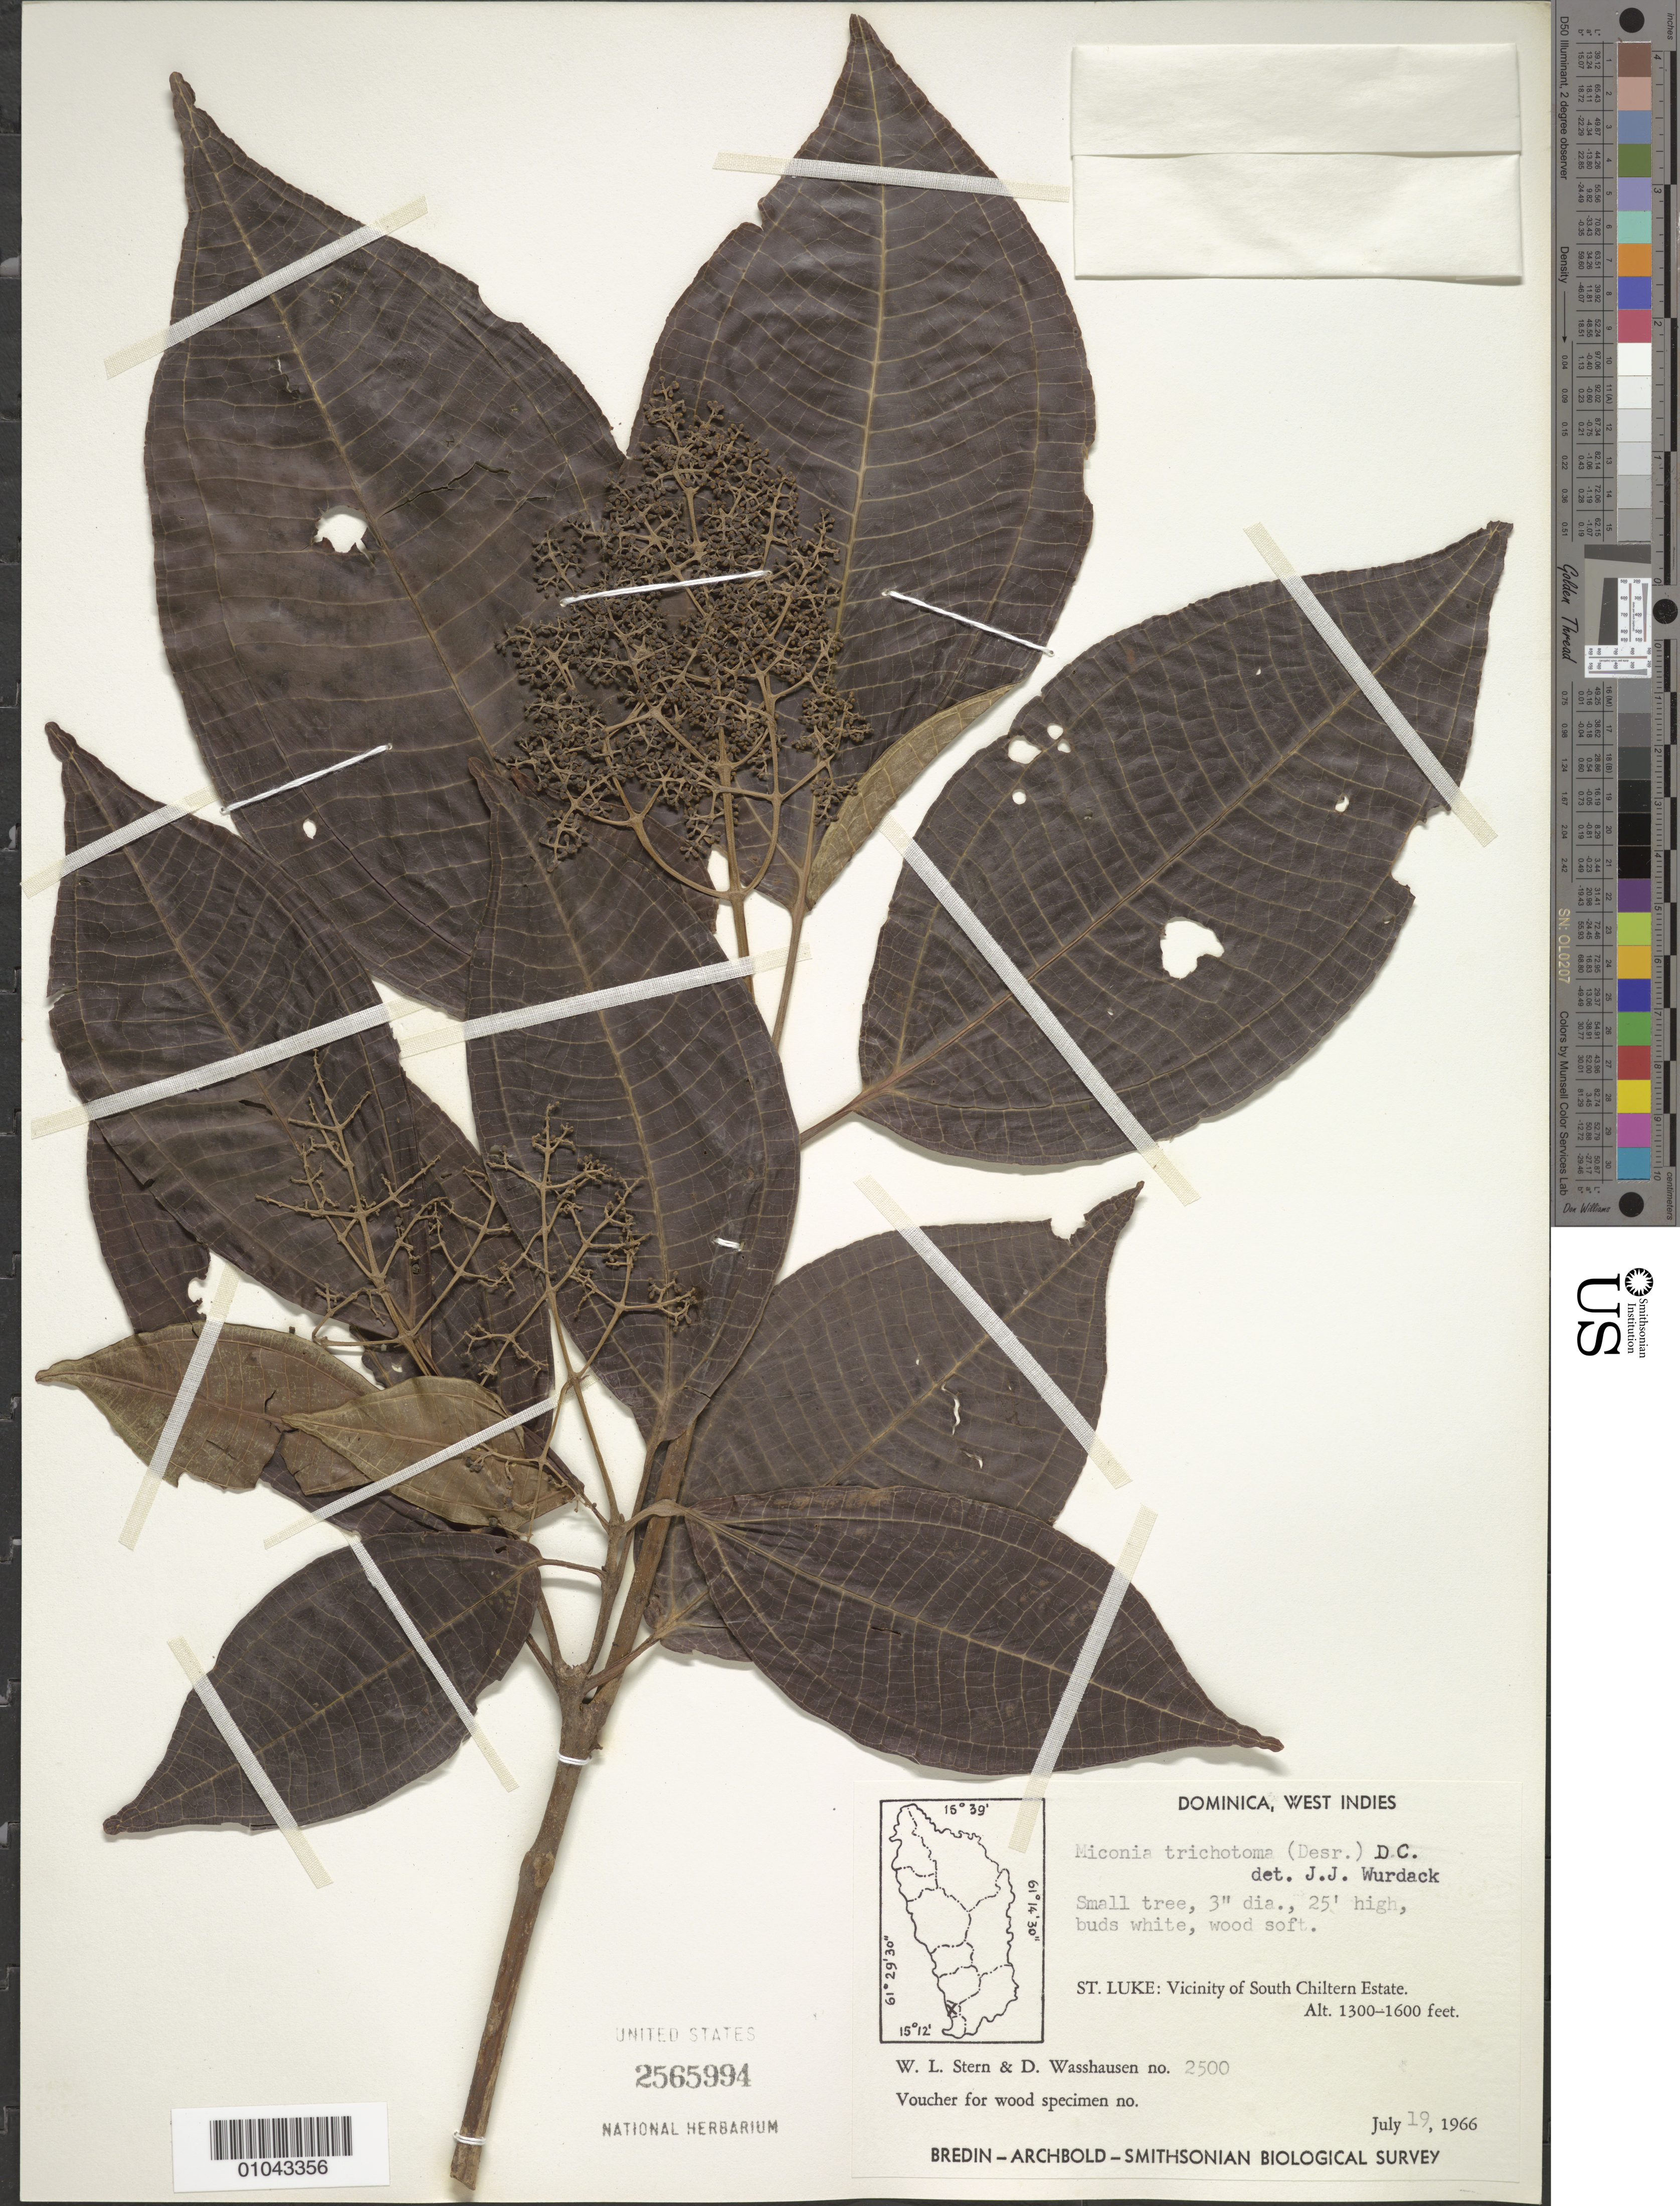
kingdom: Plantae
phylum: Tracheophyta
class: Magnoliopsida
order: Myrtales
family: Melastomataceae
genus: Miconia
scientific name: Miconia trichotoma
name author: (Desr.) DC.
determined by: Wurdack, John J., (US), US (UNITED STATES)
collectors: W. L. Stern & D. C. Wasshausen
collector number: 2500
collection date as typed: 19 Jul 1966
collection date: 1966-07-19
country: Dominica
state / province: St. Luke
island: Dominica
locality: Vicinity of South Chiltern Estate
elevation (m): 396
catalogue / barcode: US 2565994